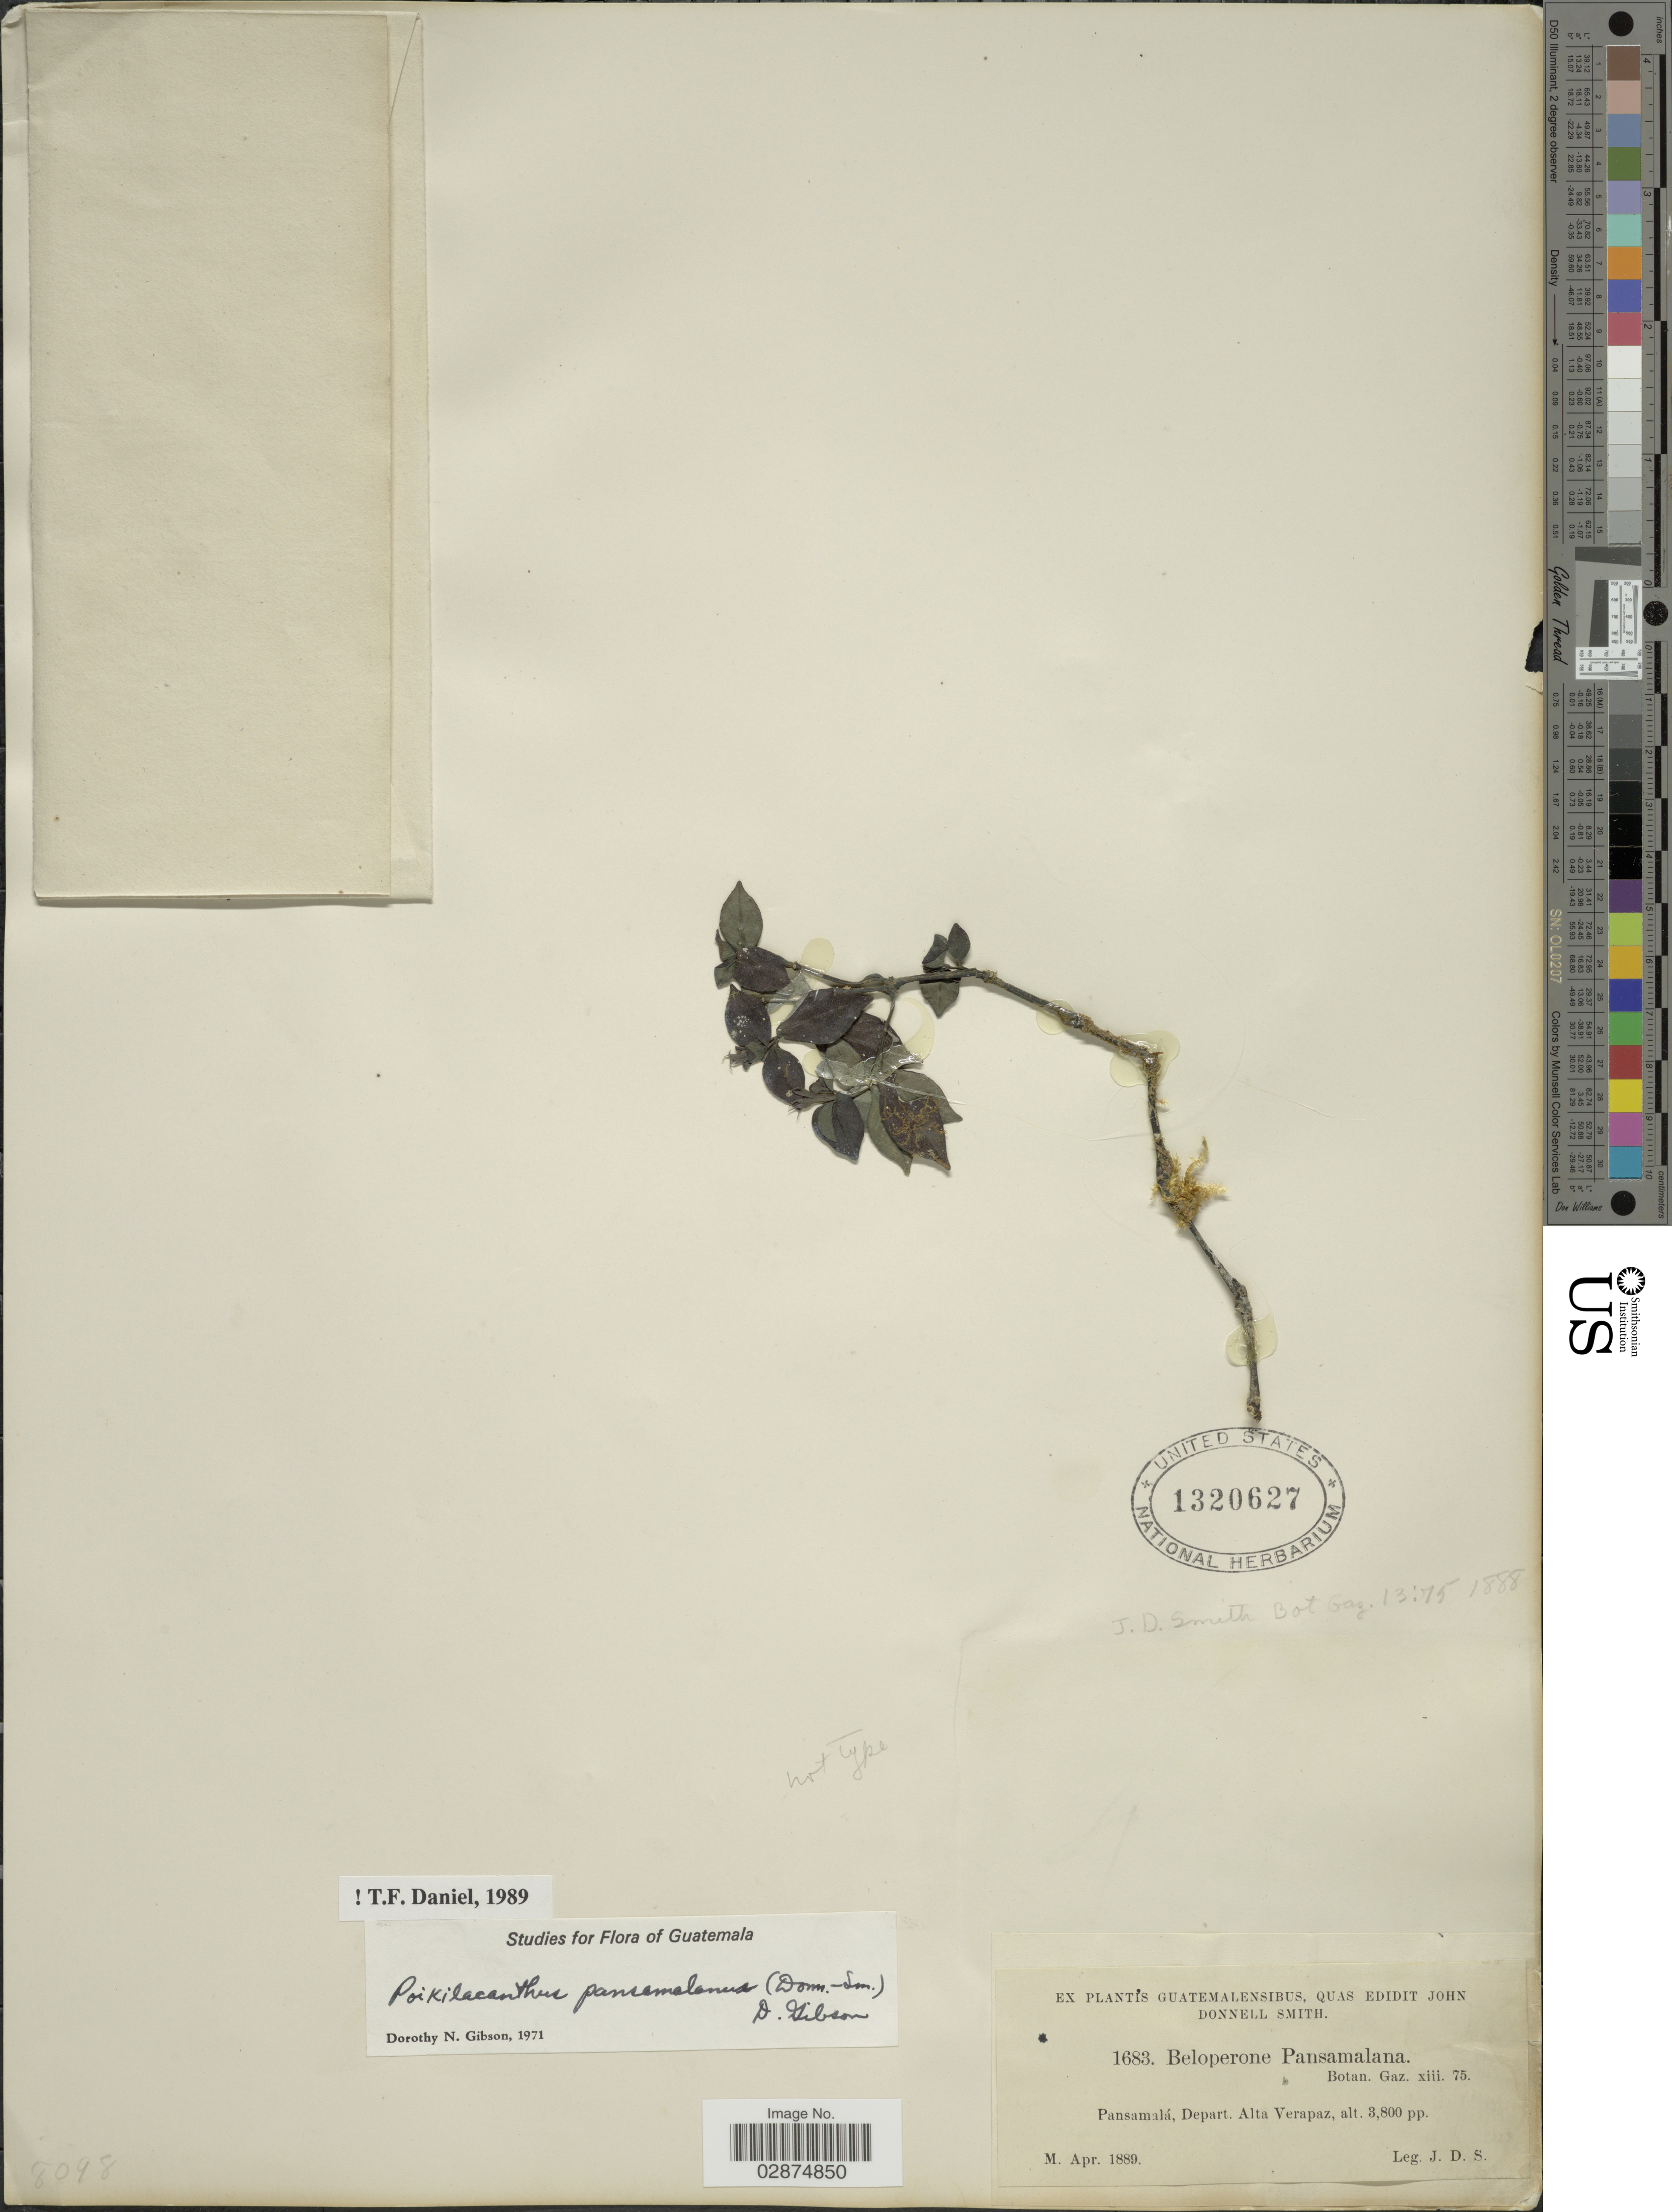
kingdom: Plantae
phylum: Tracheophyta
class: Magnoliopsida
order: Lamiales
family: Acanthaceae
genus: Poikilacanthus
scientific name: Poikilacanthus pansamalanus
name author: (Donn. Sm.) D.N. Gibson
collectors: J. Donnell Smith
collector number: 1683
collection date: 1889-04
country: Guatemala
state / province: Alta Verapaz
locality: Pansamalá, Depart. Alta Verapaz.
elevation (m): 1158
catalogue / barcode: US 1320627